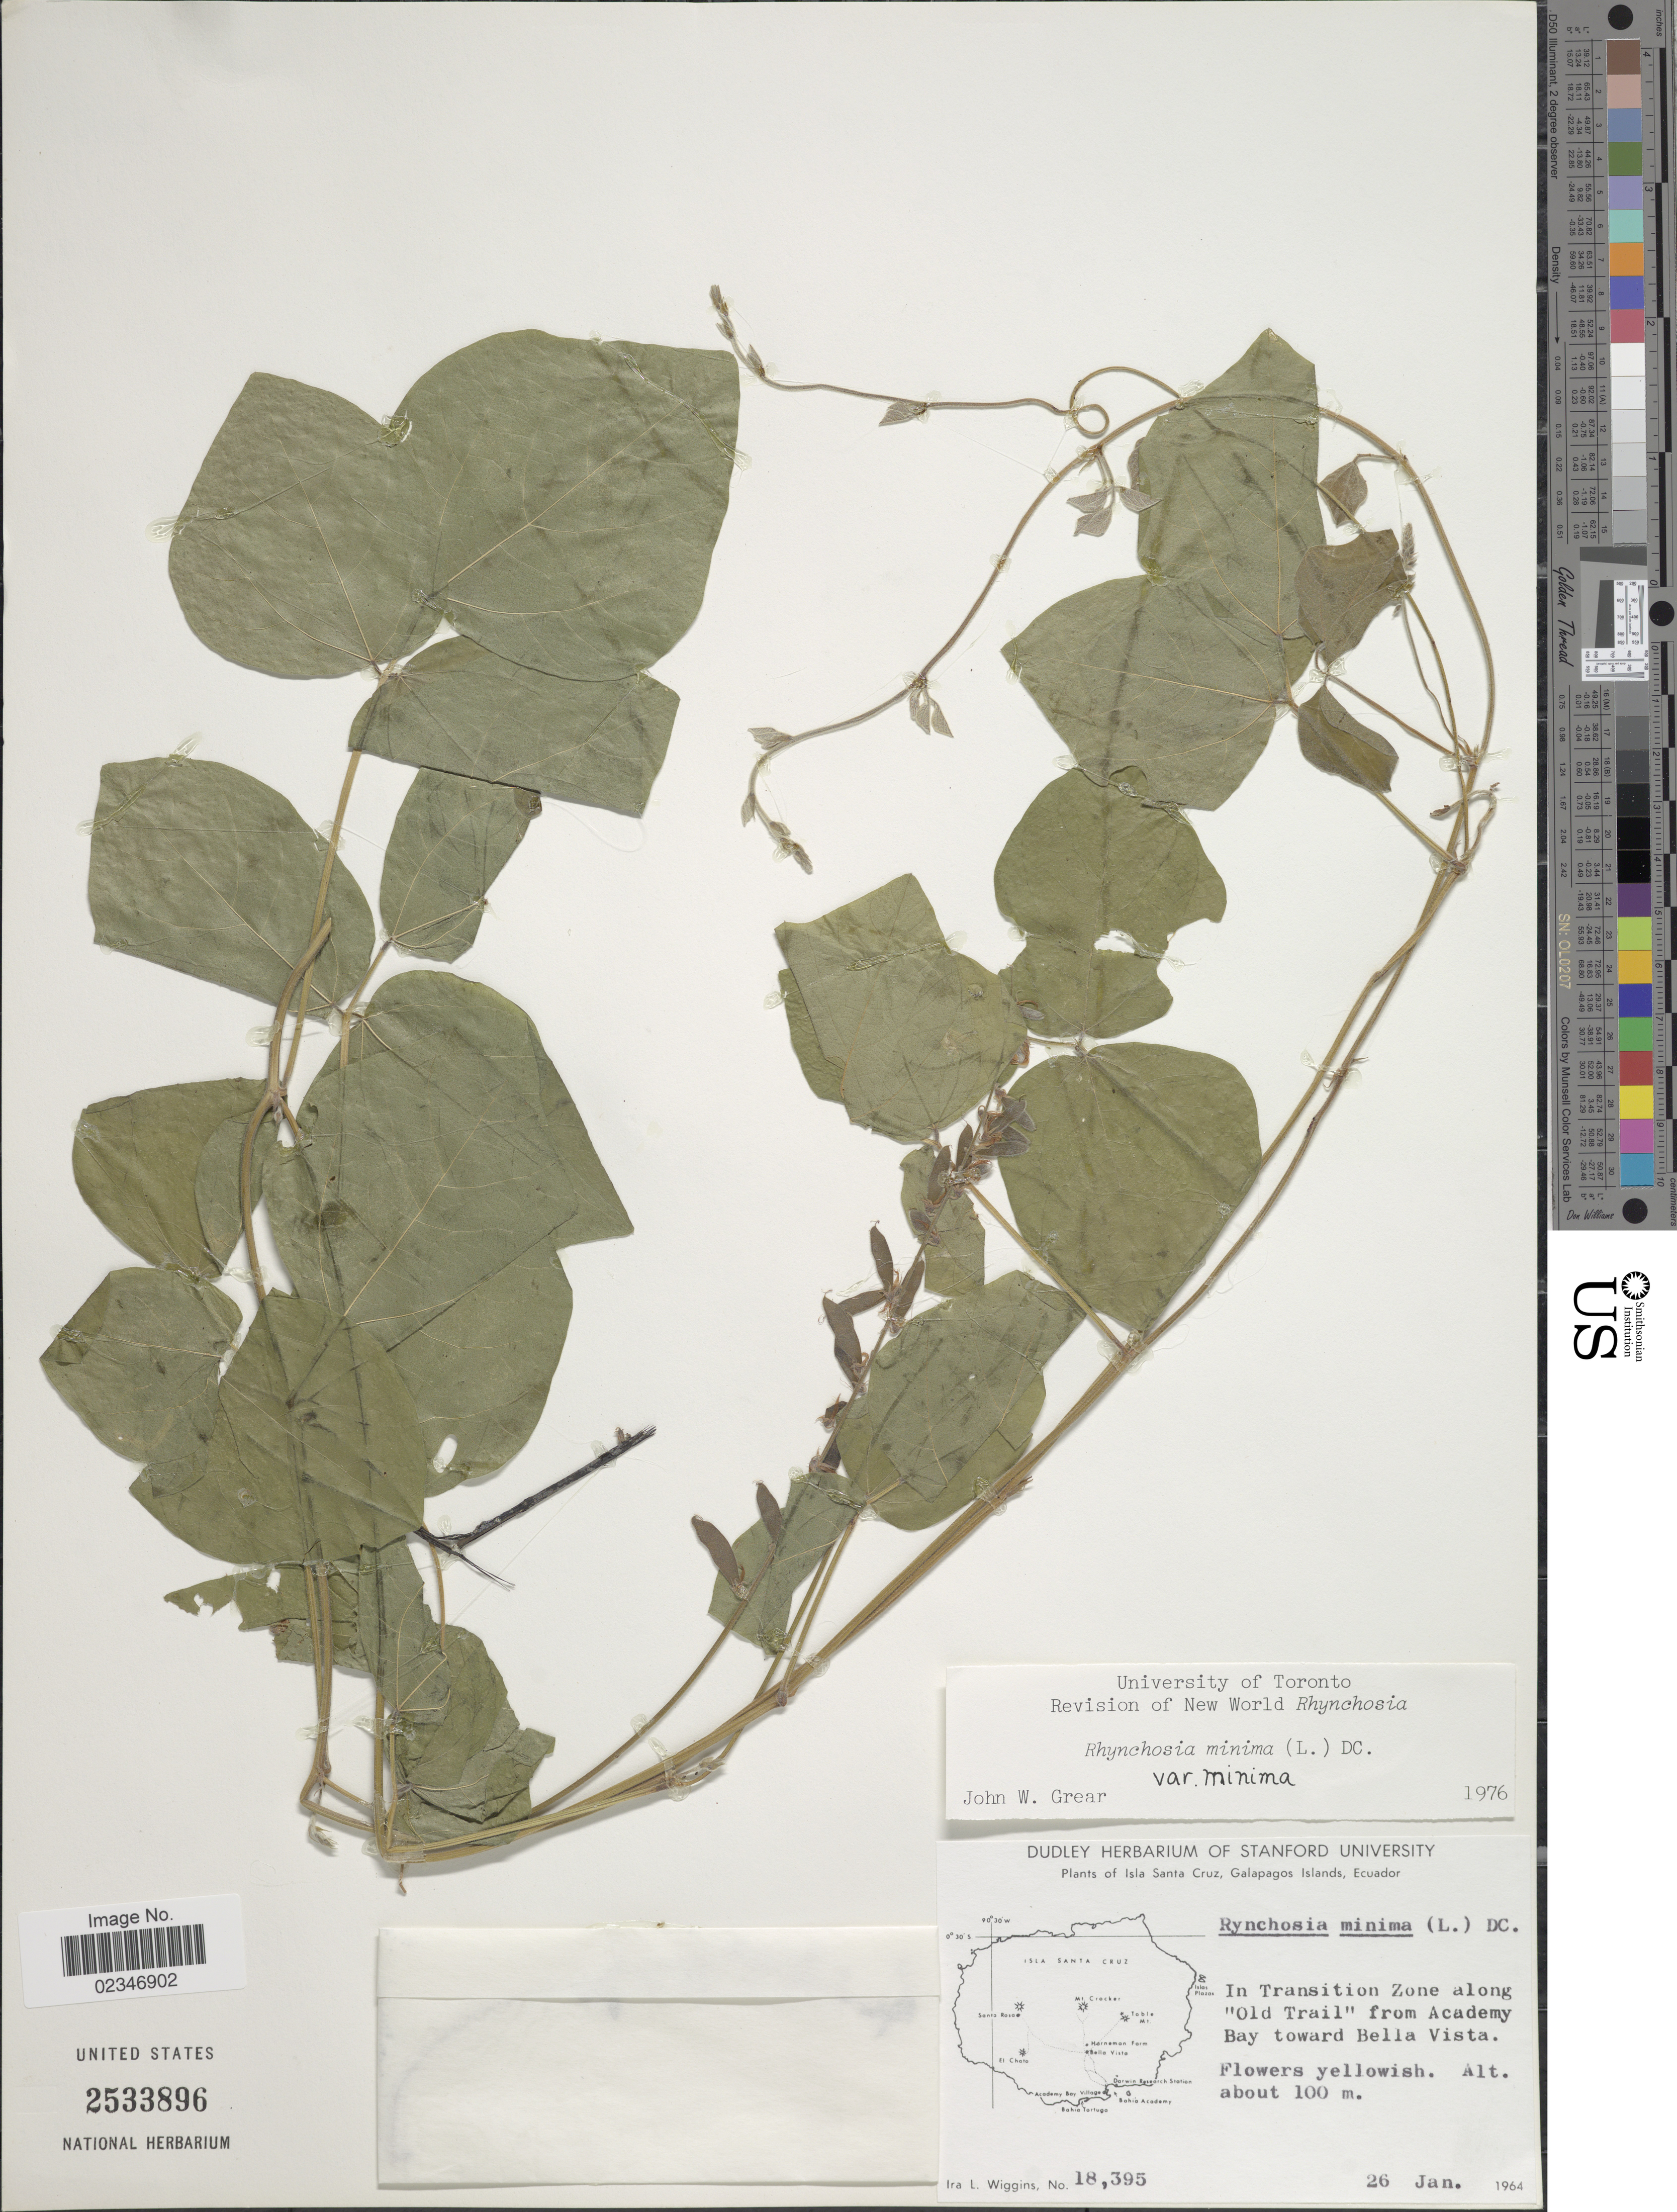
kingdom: Plantae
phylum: Tracheophyta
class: Magnoliopsida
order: Fabales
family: Fabaceae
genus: Rhynchosia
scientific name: Rhynchosia minima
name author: (L.) DC.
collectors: I. L. Wiggins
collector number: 18395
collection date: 1964-01-26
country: Ecuador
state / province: Colón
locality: Isla Santa Cruz, Galapagos Islands, in Transition Zone along "Old Trail" from Academy Bay toward Bella Vista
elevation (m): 100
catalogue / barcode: US 2533896